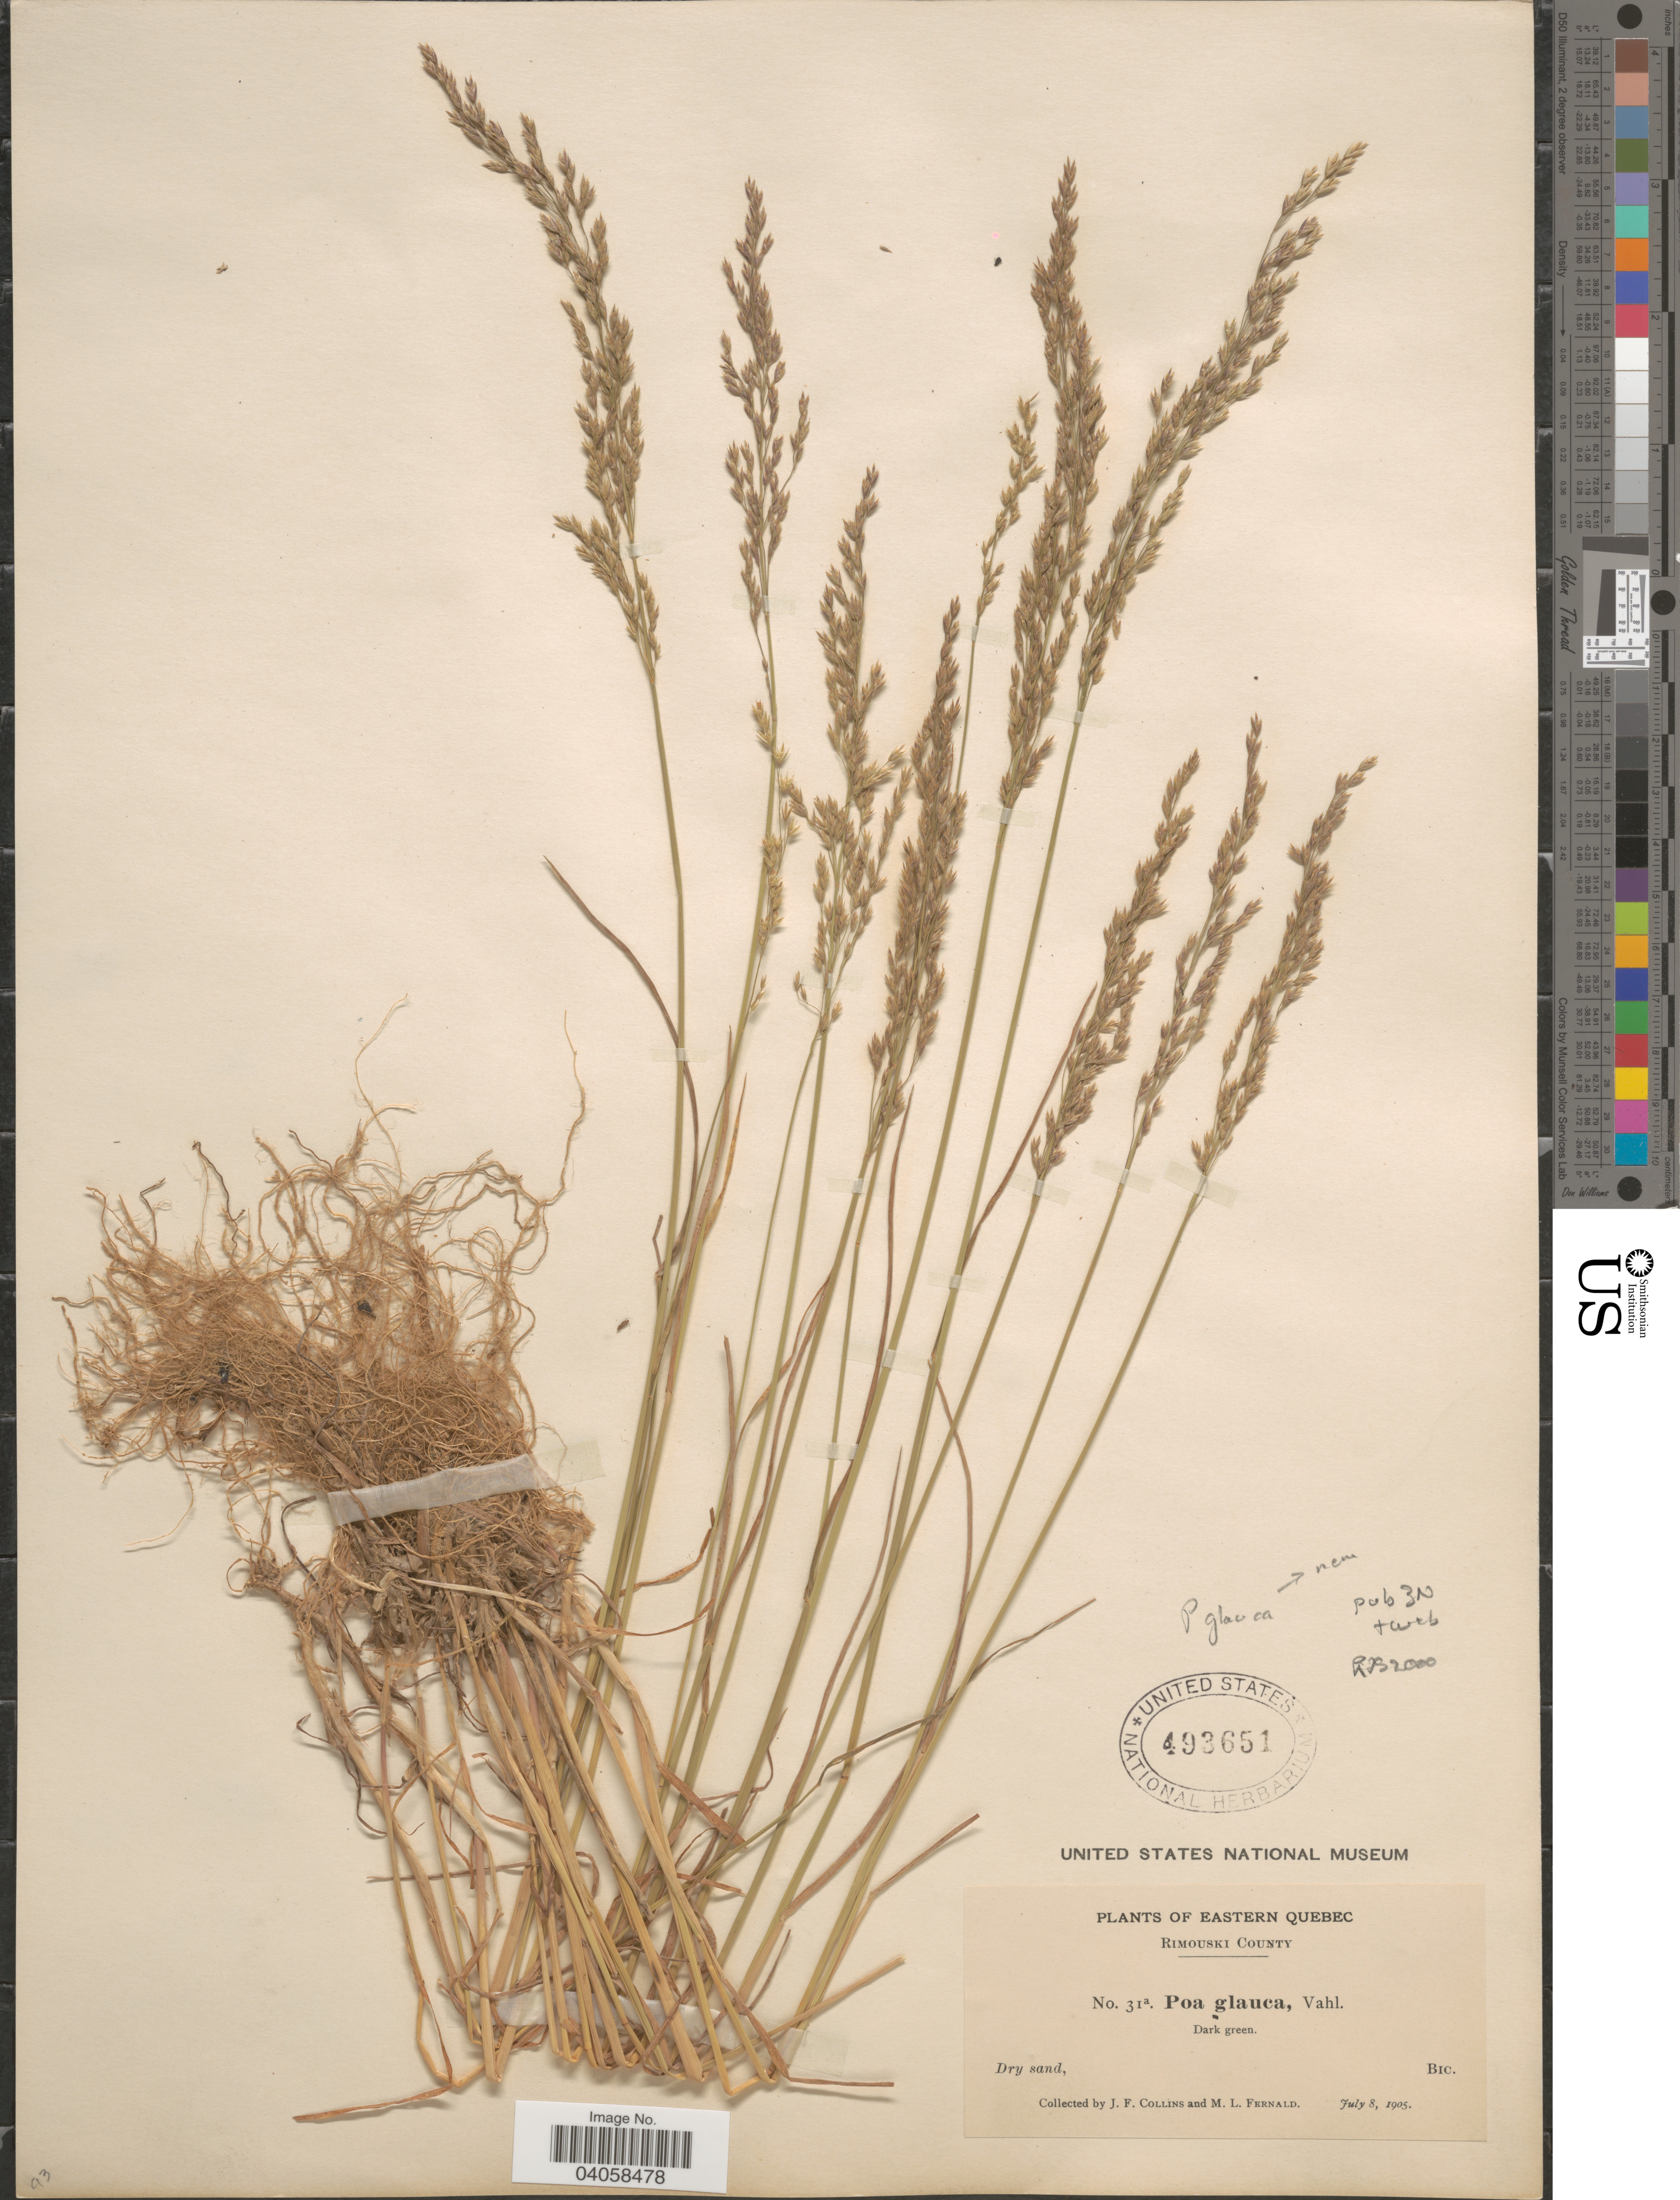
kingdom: Plantae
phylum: Tracheophyta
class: Liliopsida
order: Poales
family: Poaceae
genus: Poa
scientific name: Poa glauca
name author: Vahl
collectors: J. Collins & M. L. Fernald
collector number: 31a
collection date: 1905-07-08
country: Canada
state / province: Quebec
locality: Rimouski County. Bic.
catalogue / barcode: US 493651